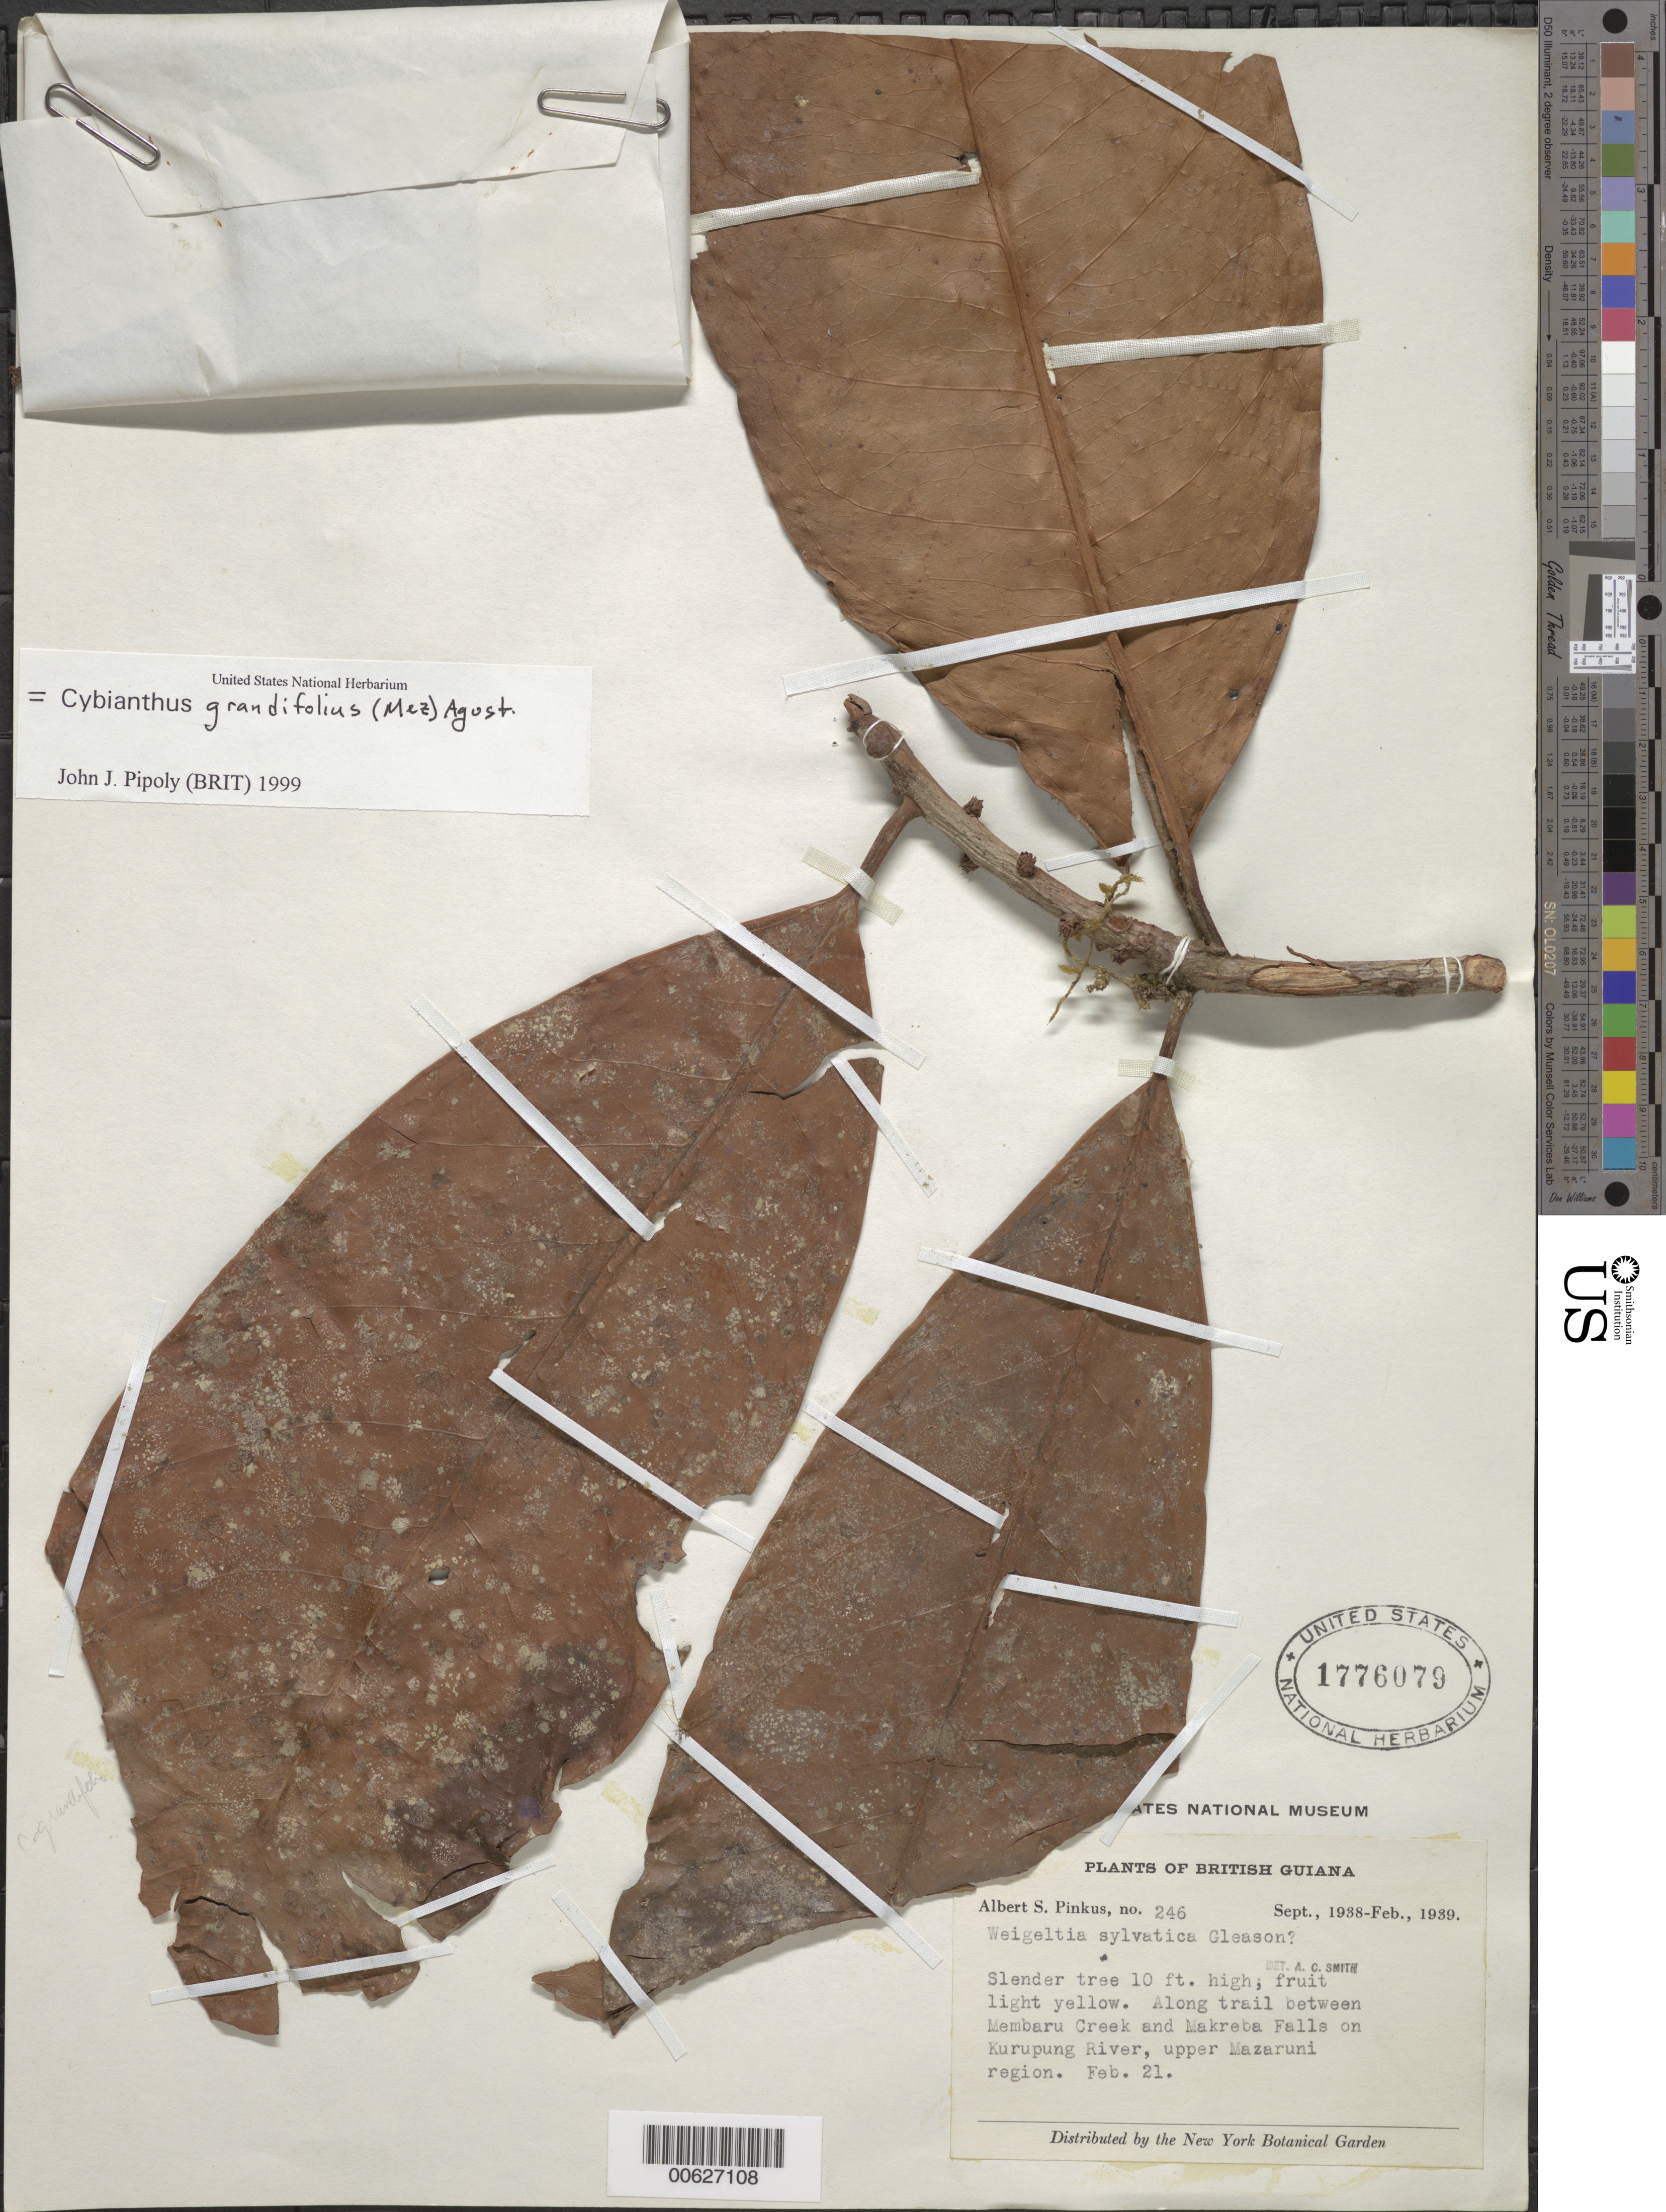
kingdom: Plantae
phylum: Tracheophyta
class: Magnoliopsida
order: Ericales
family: Primulaceae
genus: Cybianthus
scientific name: Cybianthus grandifolius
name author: (Mez) G. Agostini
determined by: Pipoly, J. J., III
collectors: A. Pinkus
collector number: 246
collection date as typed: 21-Feb-39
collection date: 1939-02-21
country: Guyana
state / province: Cuyuni-Mazaruni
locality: Kurupung R., along trail betw. Membaru Creek & Makreba Falls, upper Mazaruni region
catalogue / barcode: US 1776079